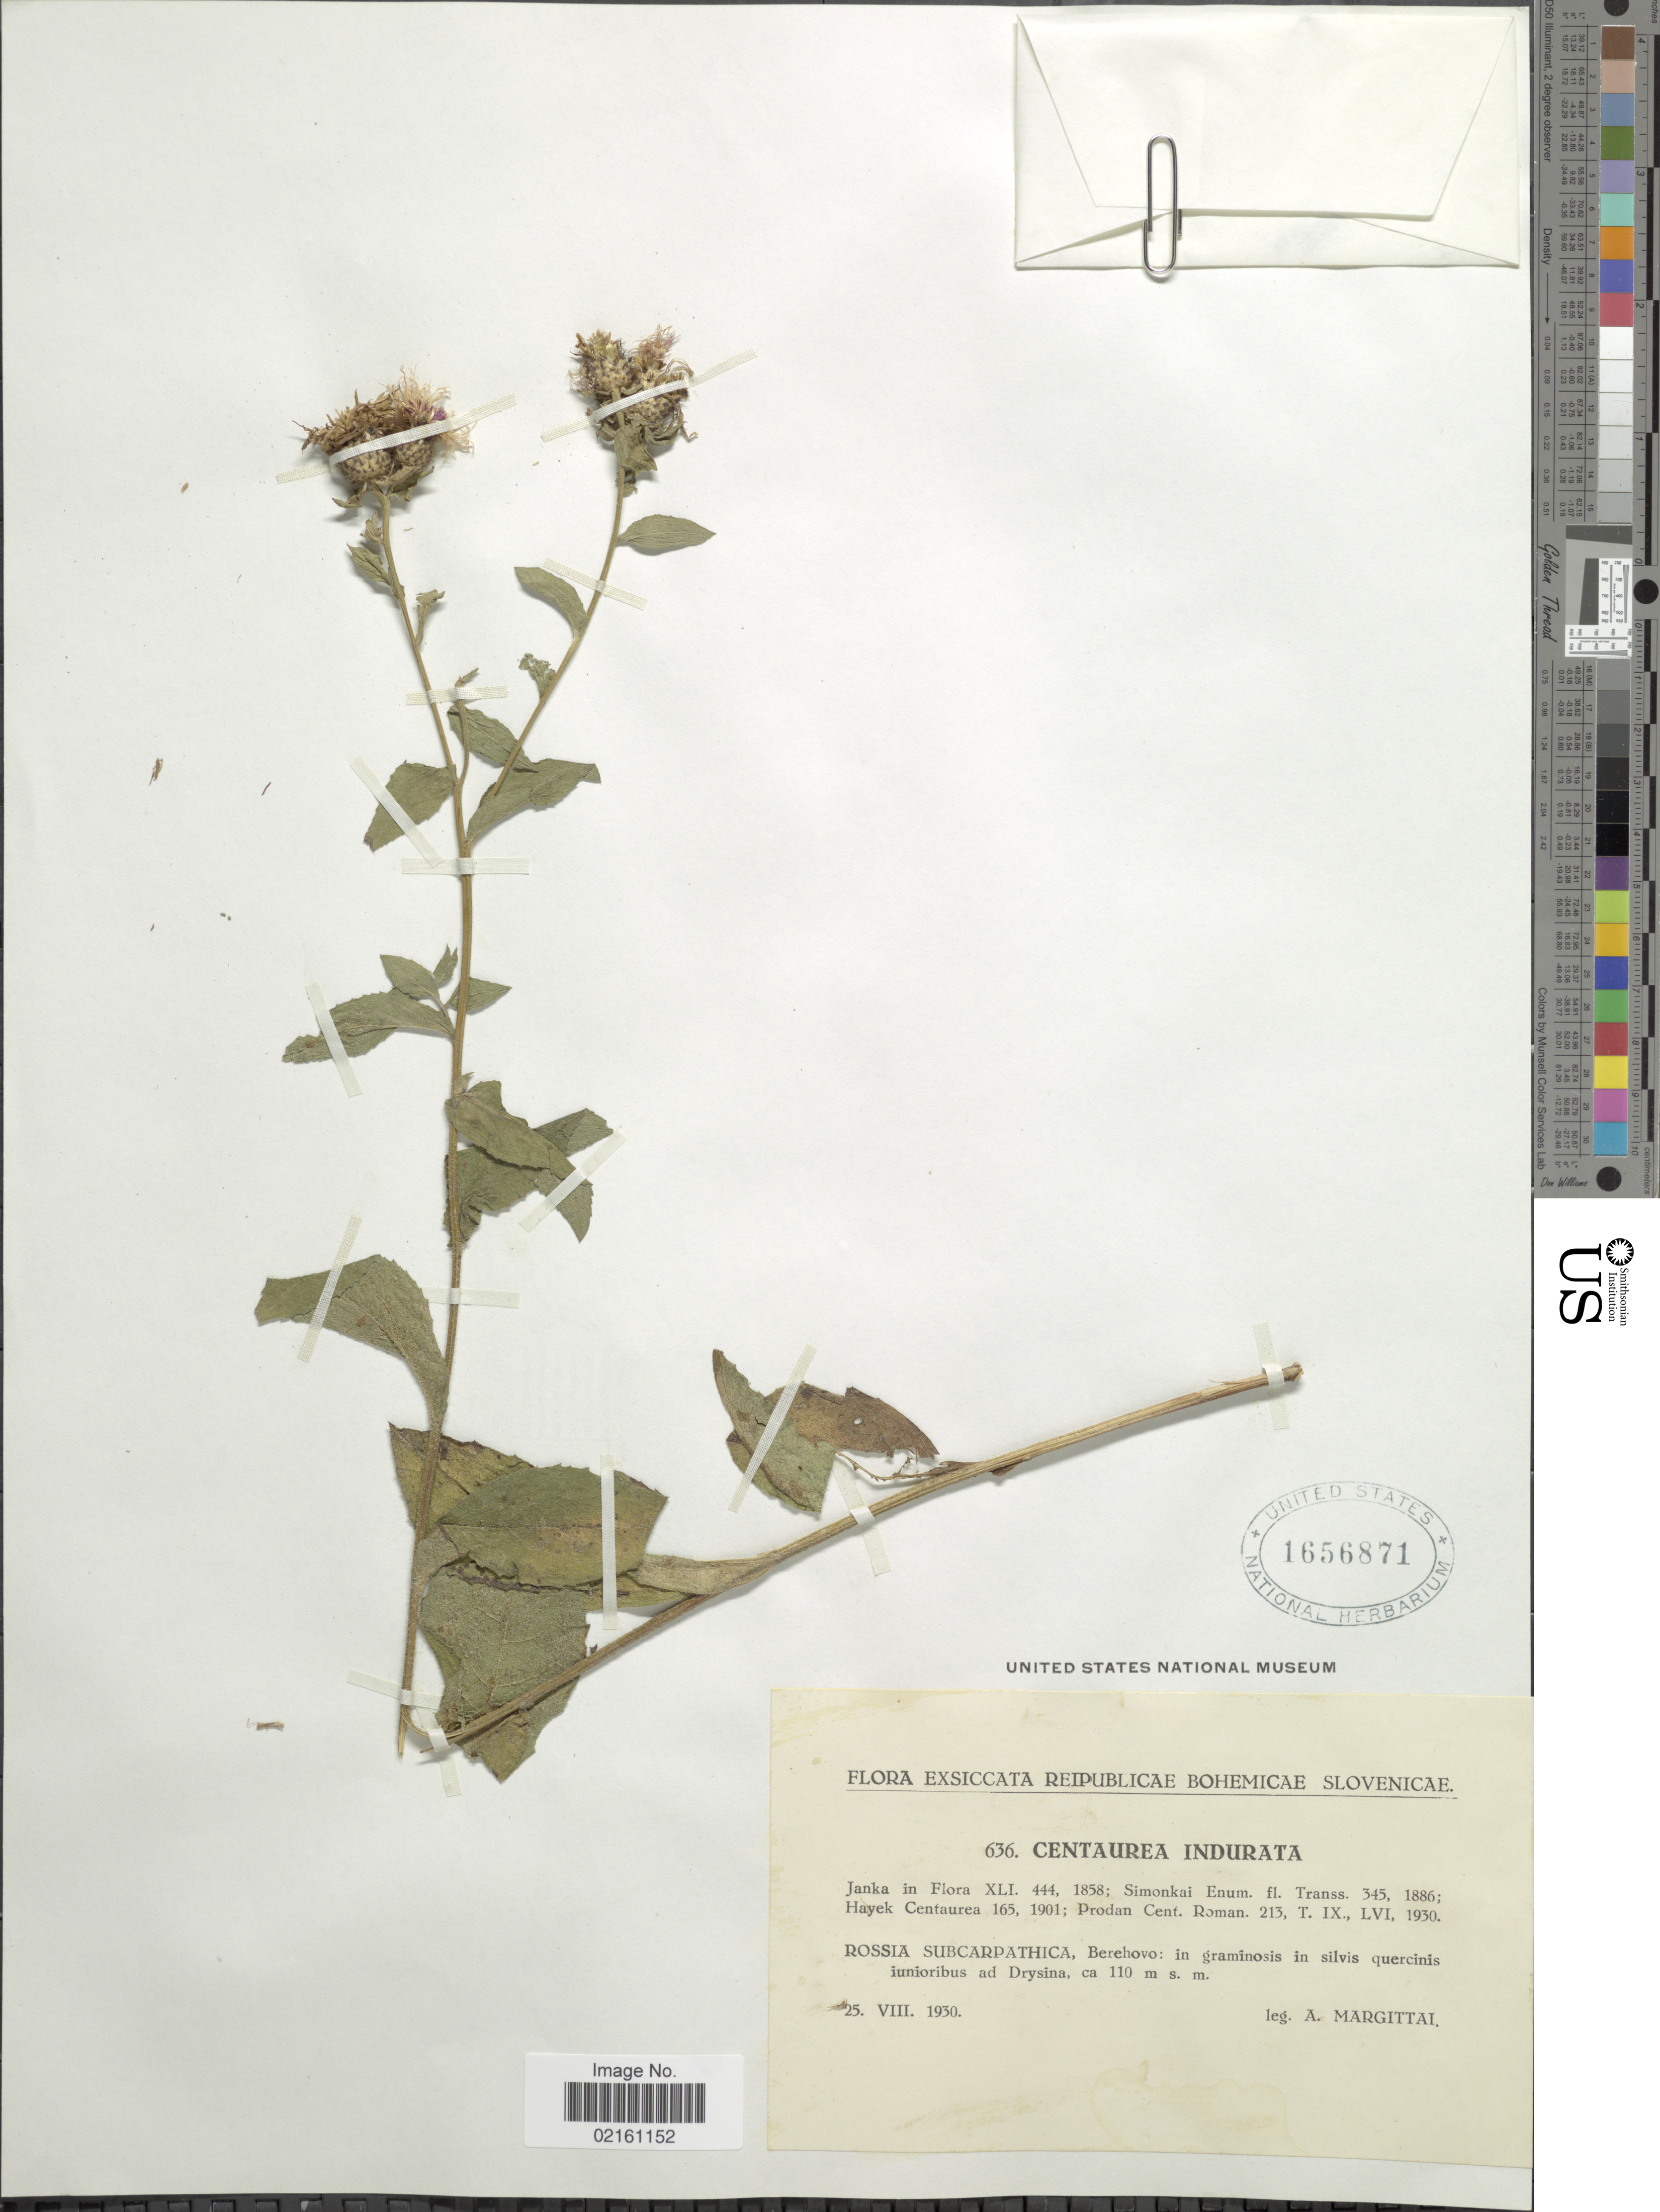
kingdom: Plantae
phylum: Tracheophyta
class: Magnoliopsida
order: Asterales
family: Asteraceae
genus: Centaurea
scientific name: Centaurea phrygia subsp. indurata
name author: (Janka) Stoj. & Acht.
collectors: A. Margittai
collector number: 636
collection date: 1930-08-25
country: Slovenia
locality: Reipublicae Bohemicae Slovenicae, Rossia Subcarpathica, Berehovo, ad Drysina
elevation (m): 110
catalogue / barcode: US 1656871